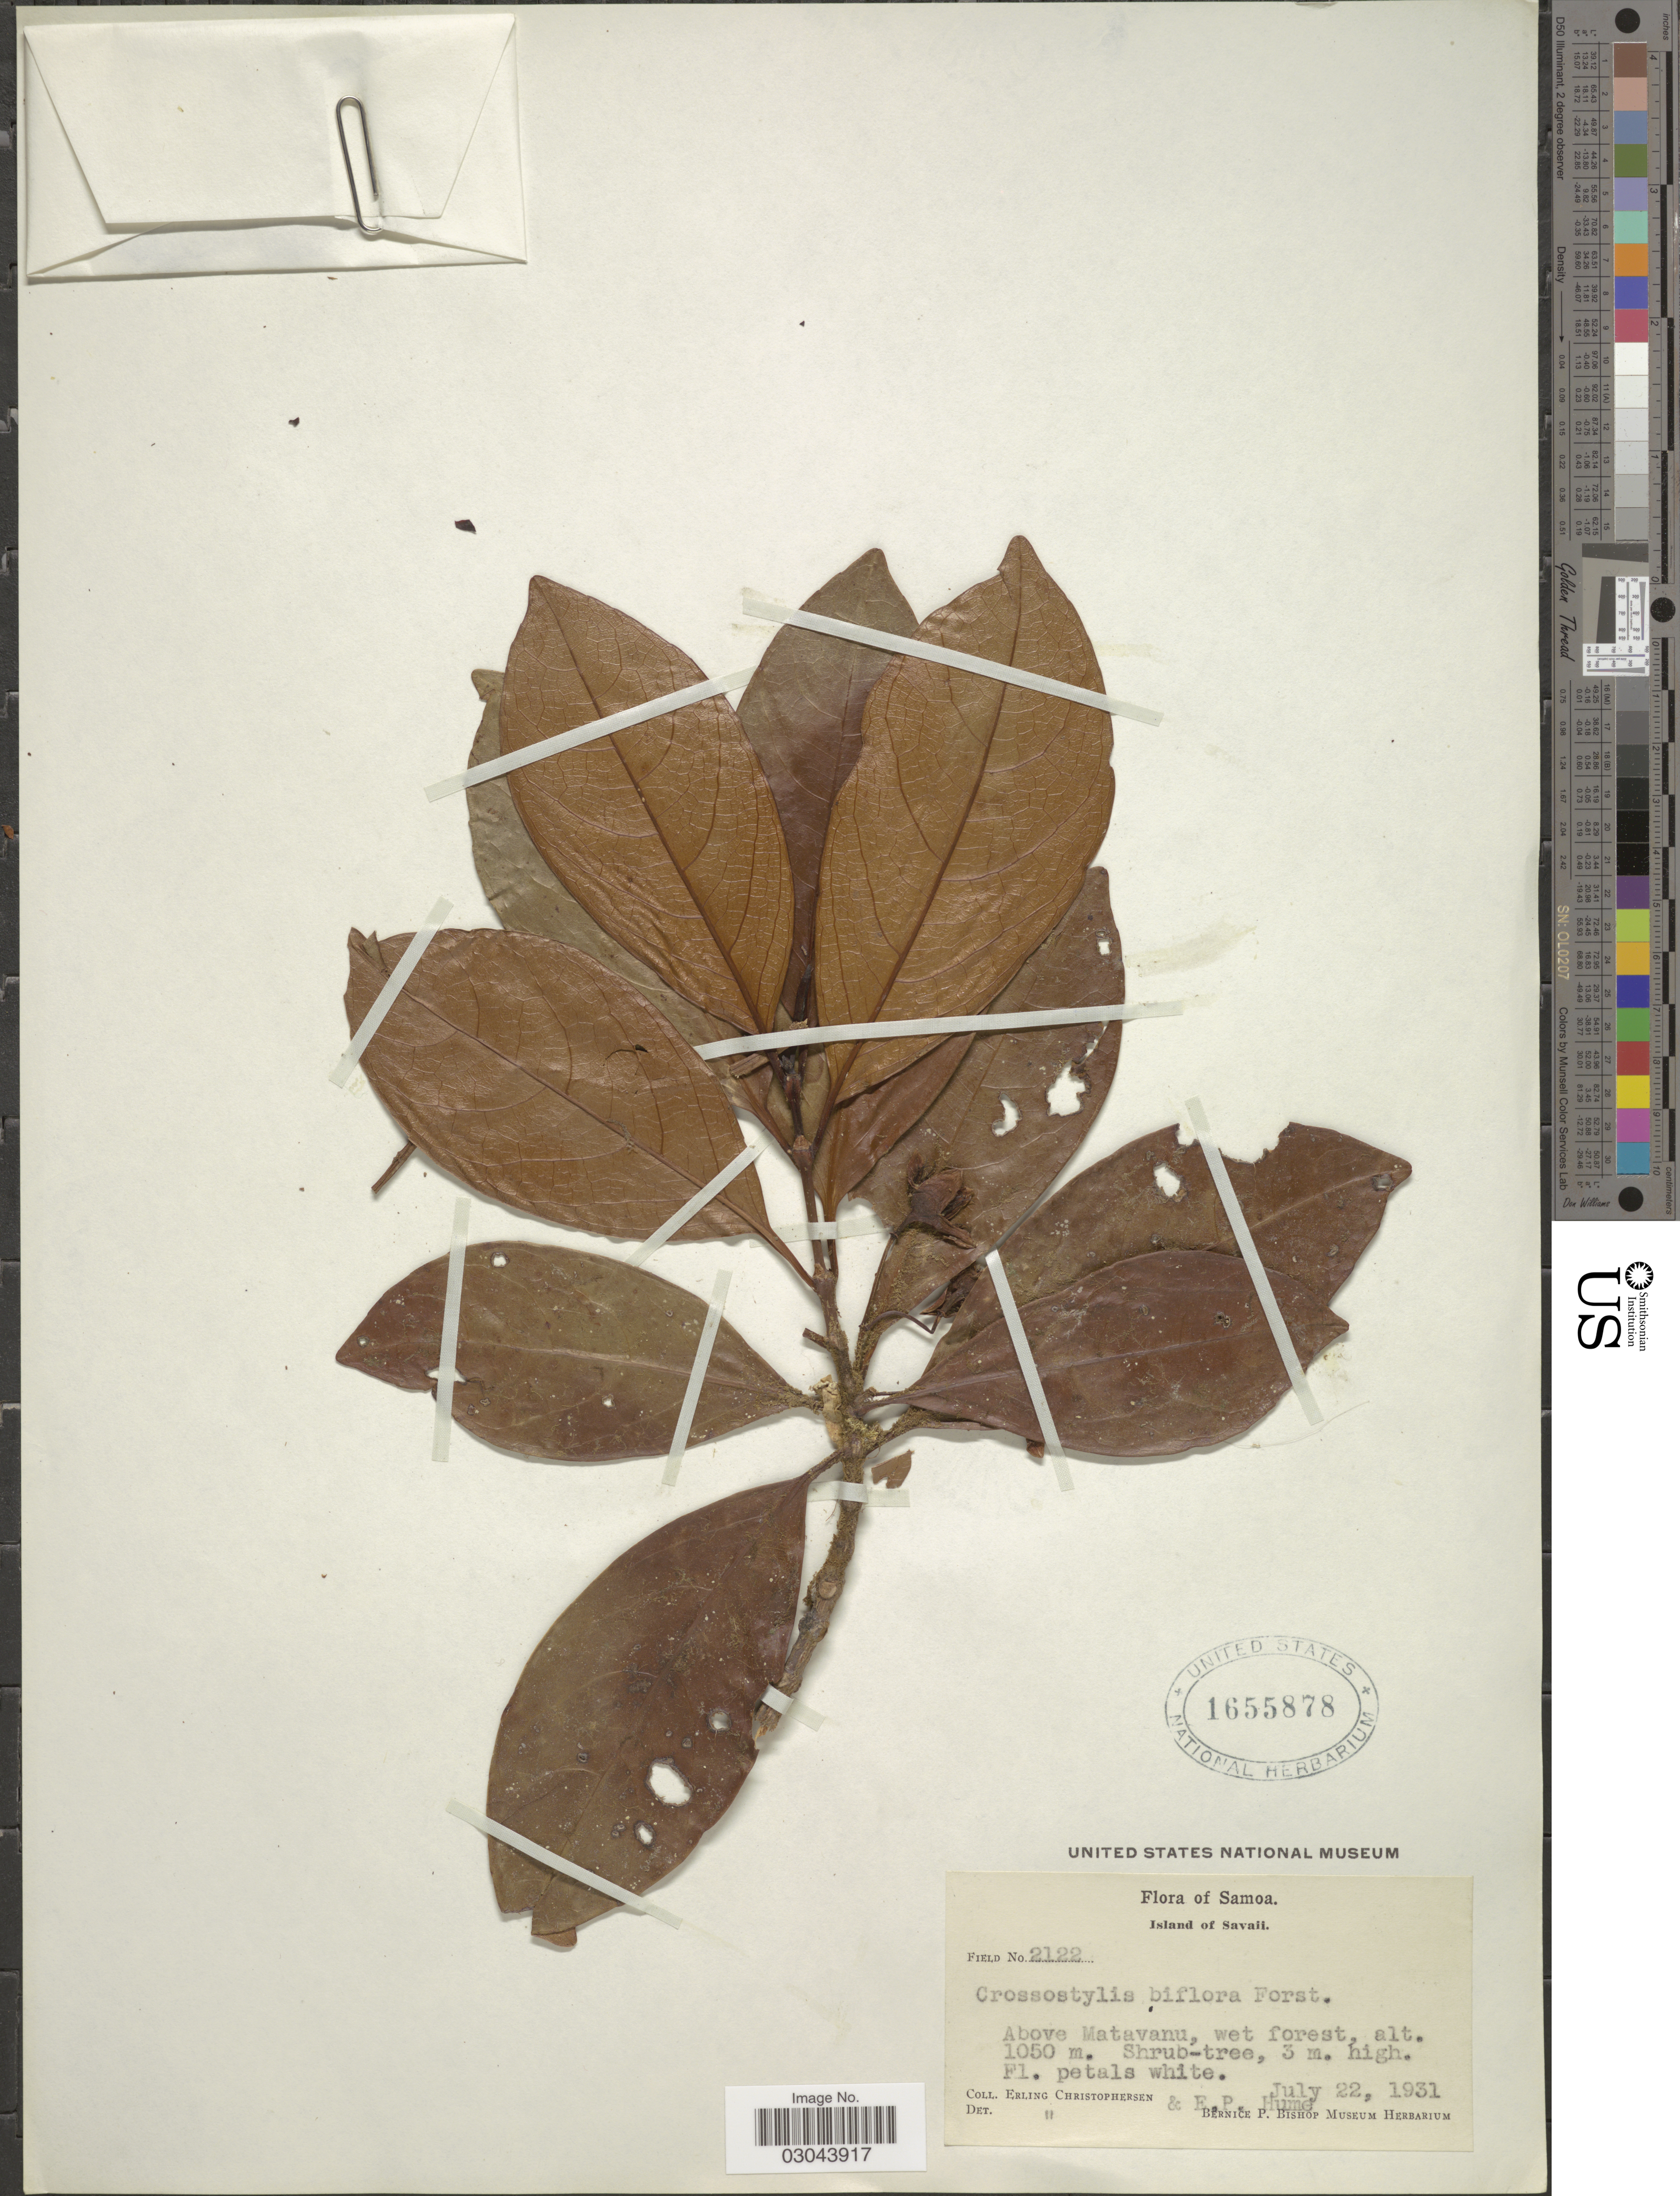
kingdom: Plantae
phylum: Tracheophyta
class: Magnoliopsida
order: Malpighiales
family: Rhizophoraceae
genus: Crossostylis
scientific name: Crossostylis biflora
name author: J.R. Forst. & G. Forst.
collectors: E. Christophersen & E. P. Hume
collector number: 2122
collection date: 1931-07-22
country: Samoa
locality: Samoa. Island of Savaii. Above Matavanu.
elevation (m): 1050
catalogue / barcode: US 1655878